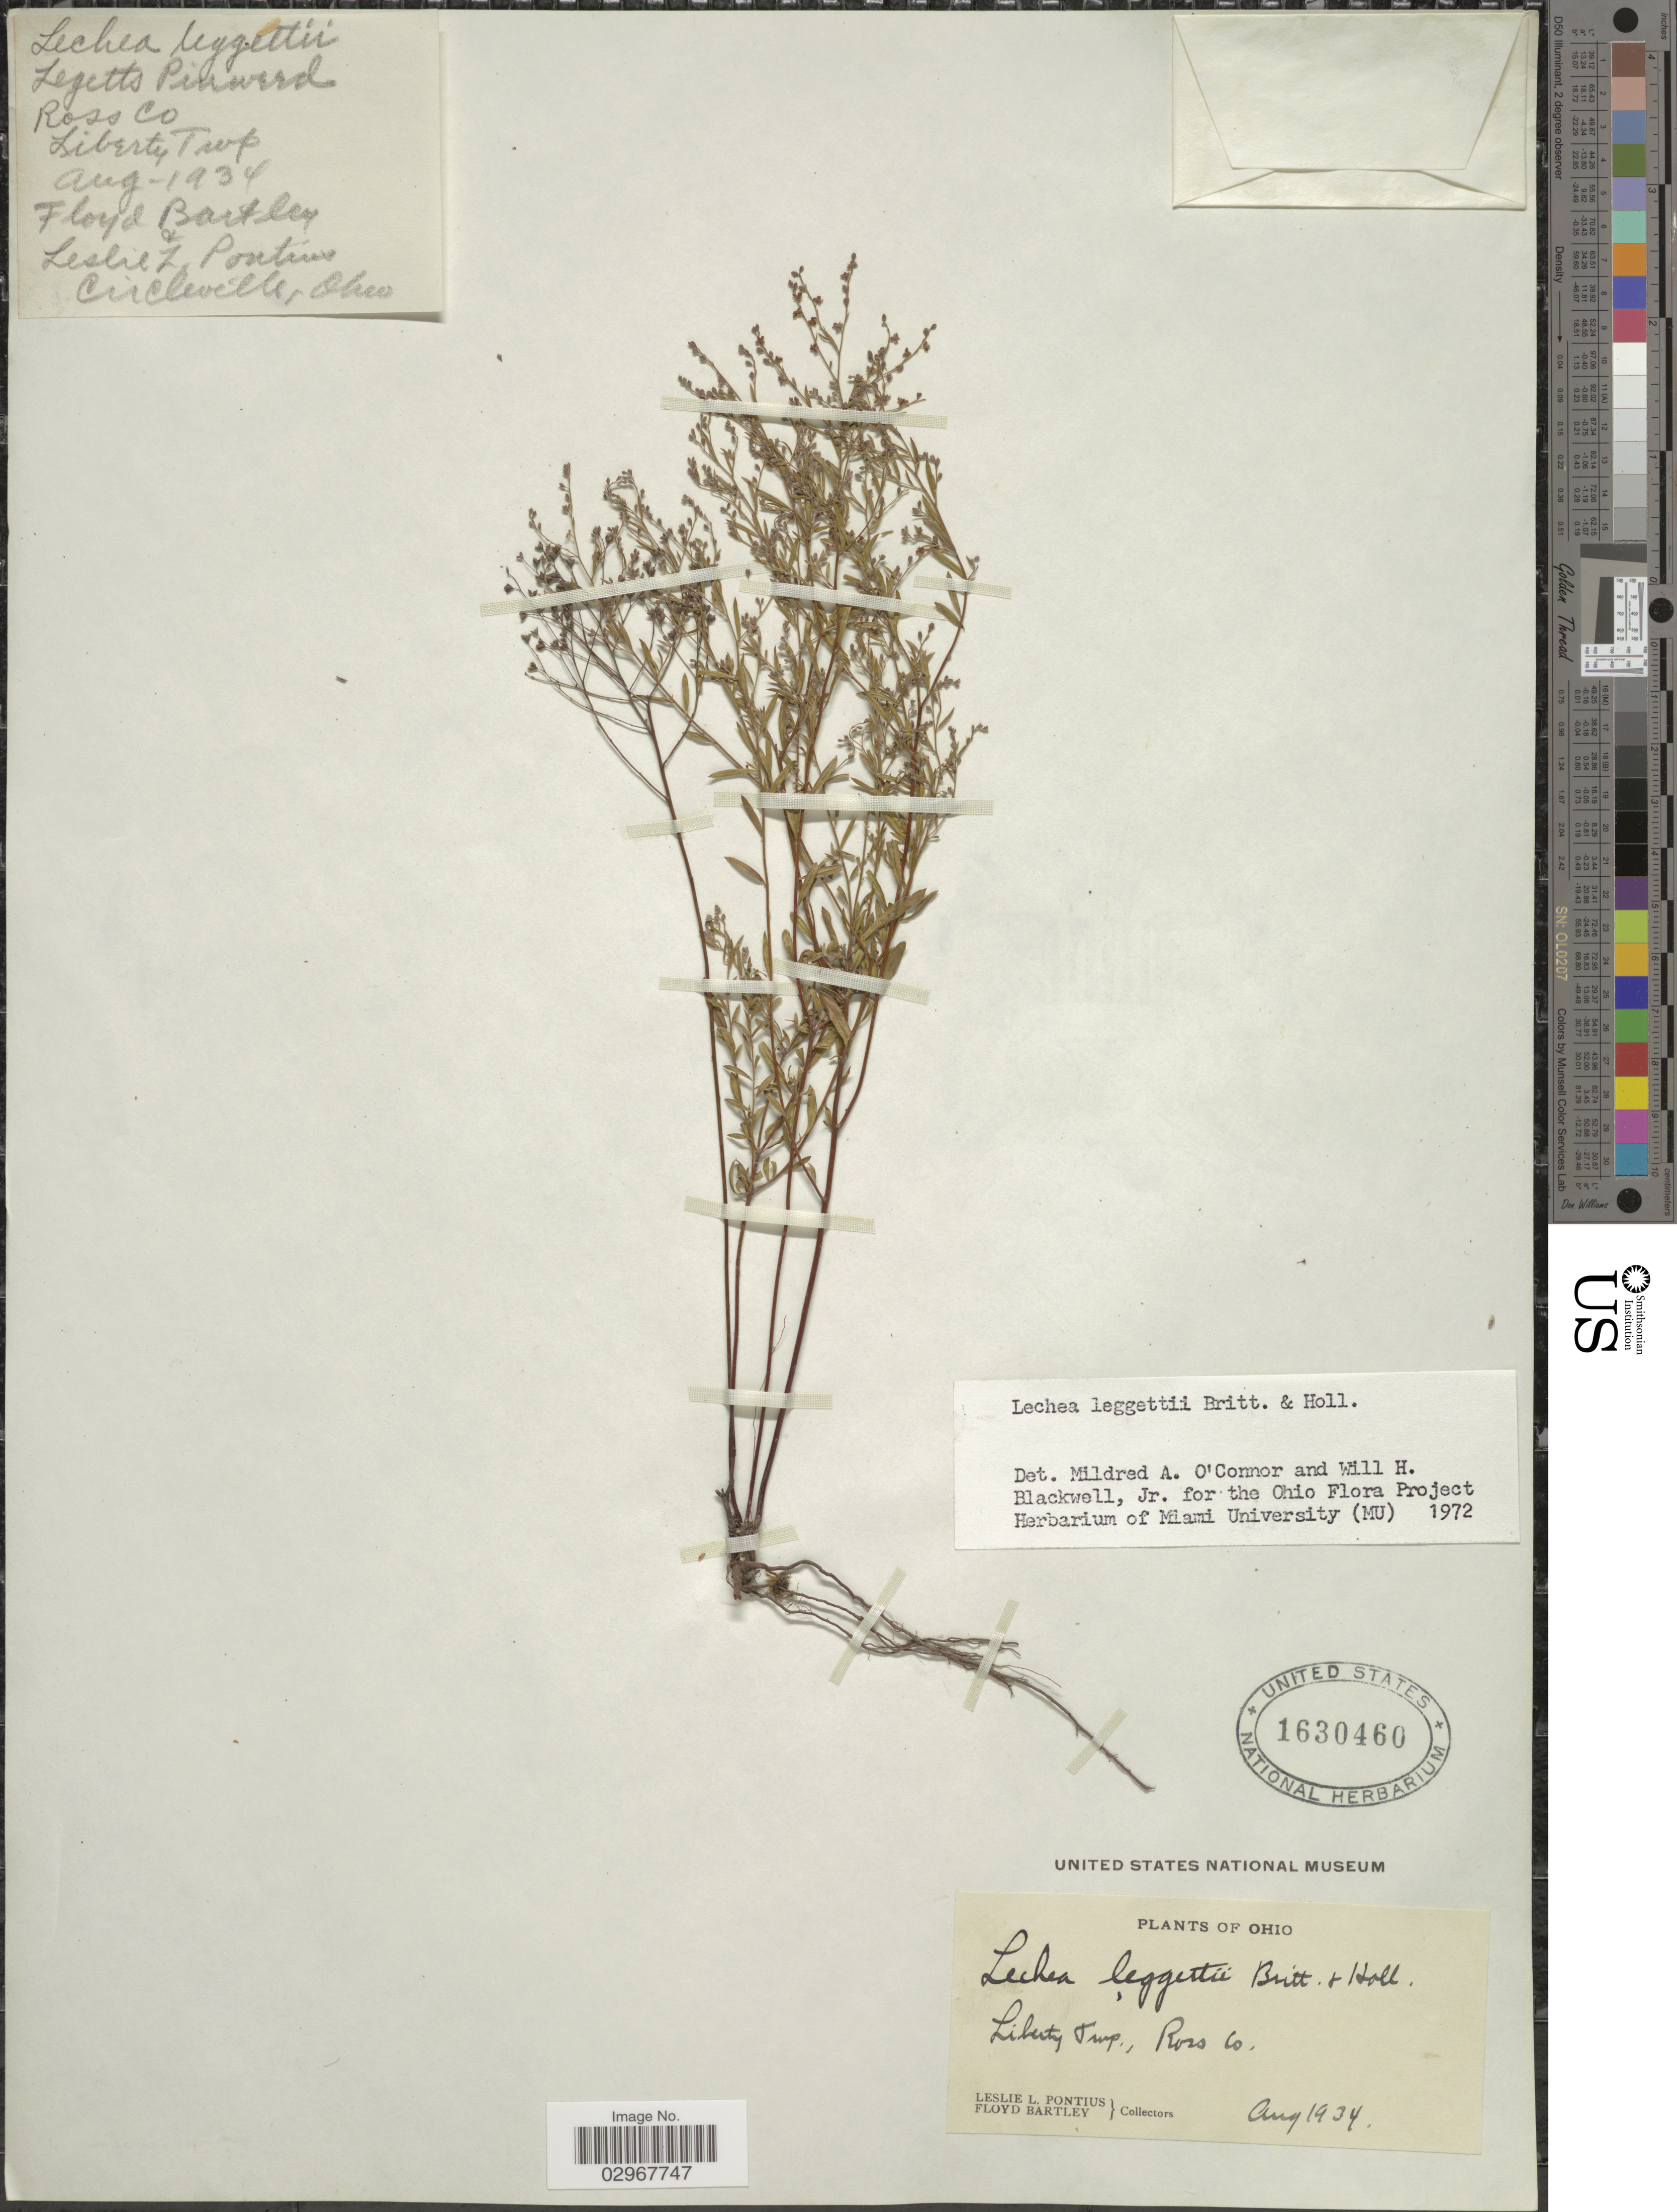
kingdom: Plantae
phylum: Tracheophyta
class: Magnoliopsida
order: Malvales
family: Cistaceae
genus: Lechea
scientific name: Lechea leggettii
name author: Britton & Hollick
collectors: L. Pontius & F. Bartley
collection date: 1934-08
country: United States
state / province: Ohio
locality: Liberty Twp., Ross Co.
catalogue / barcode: US 1630460